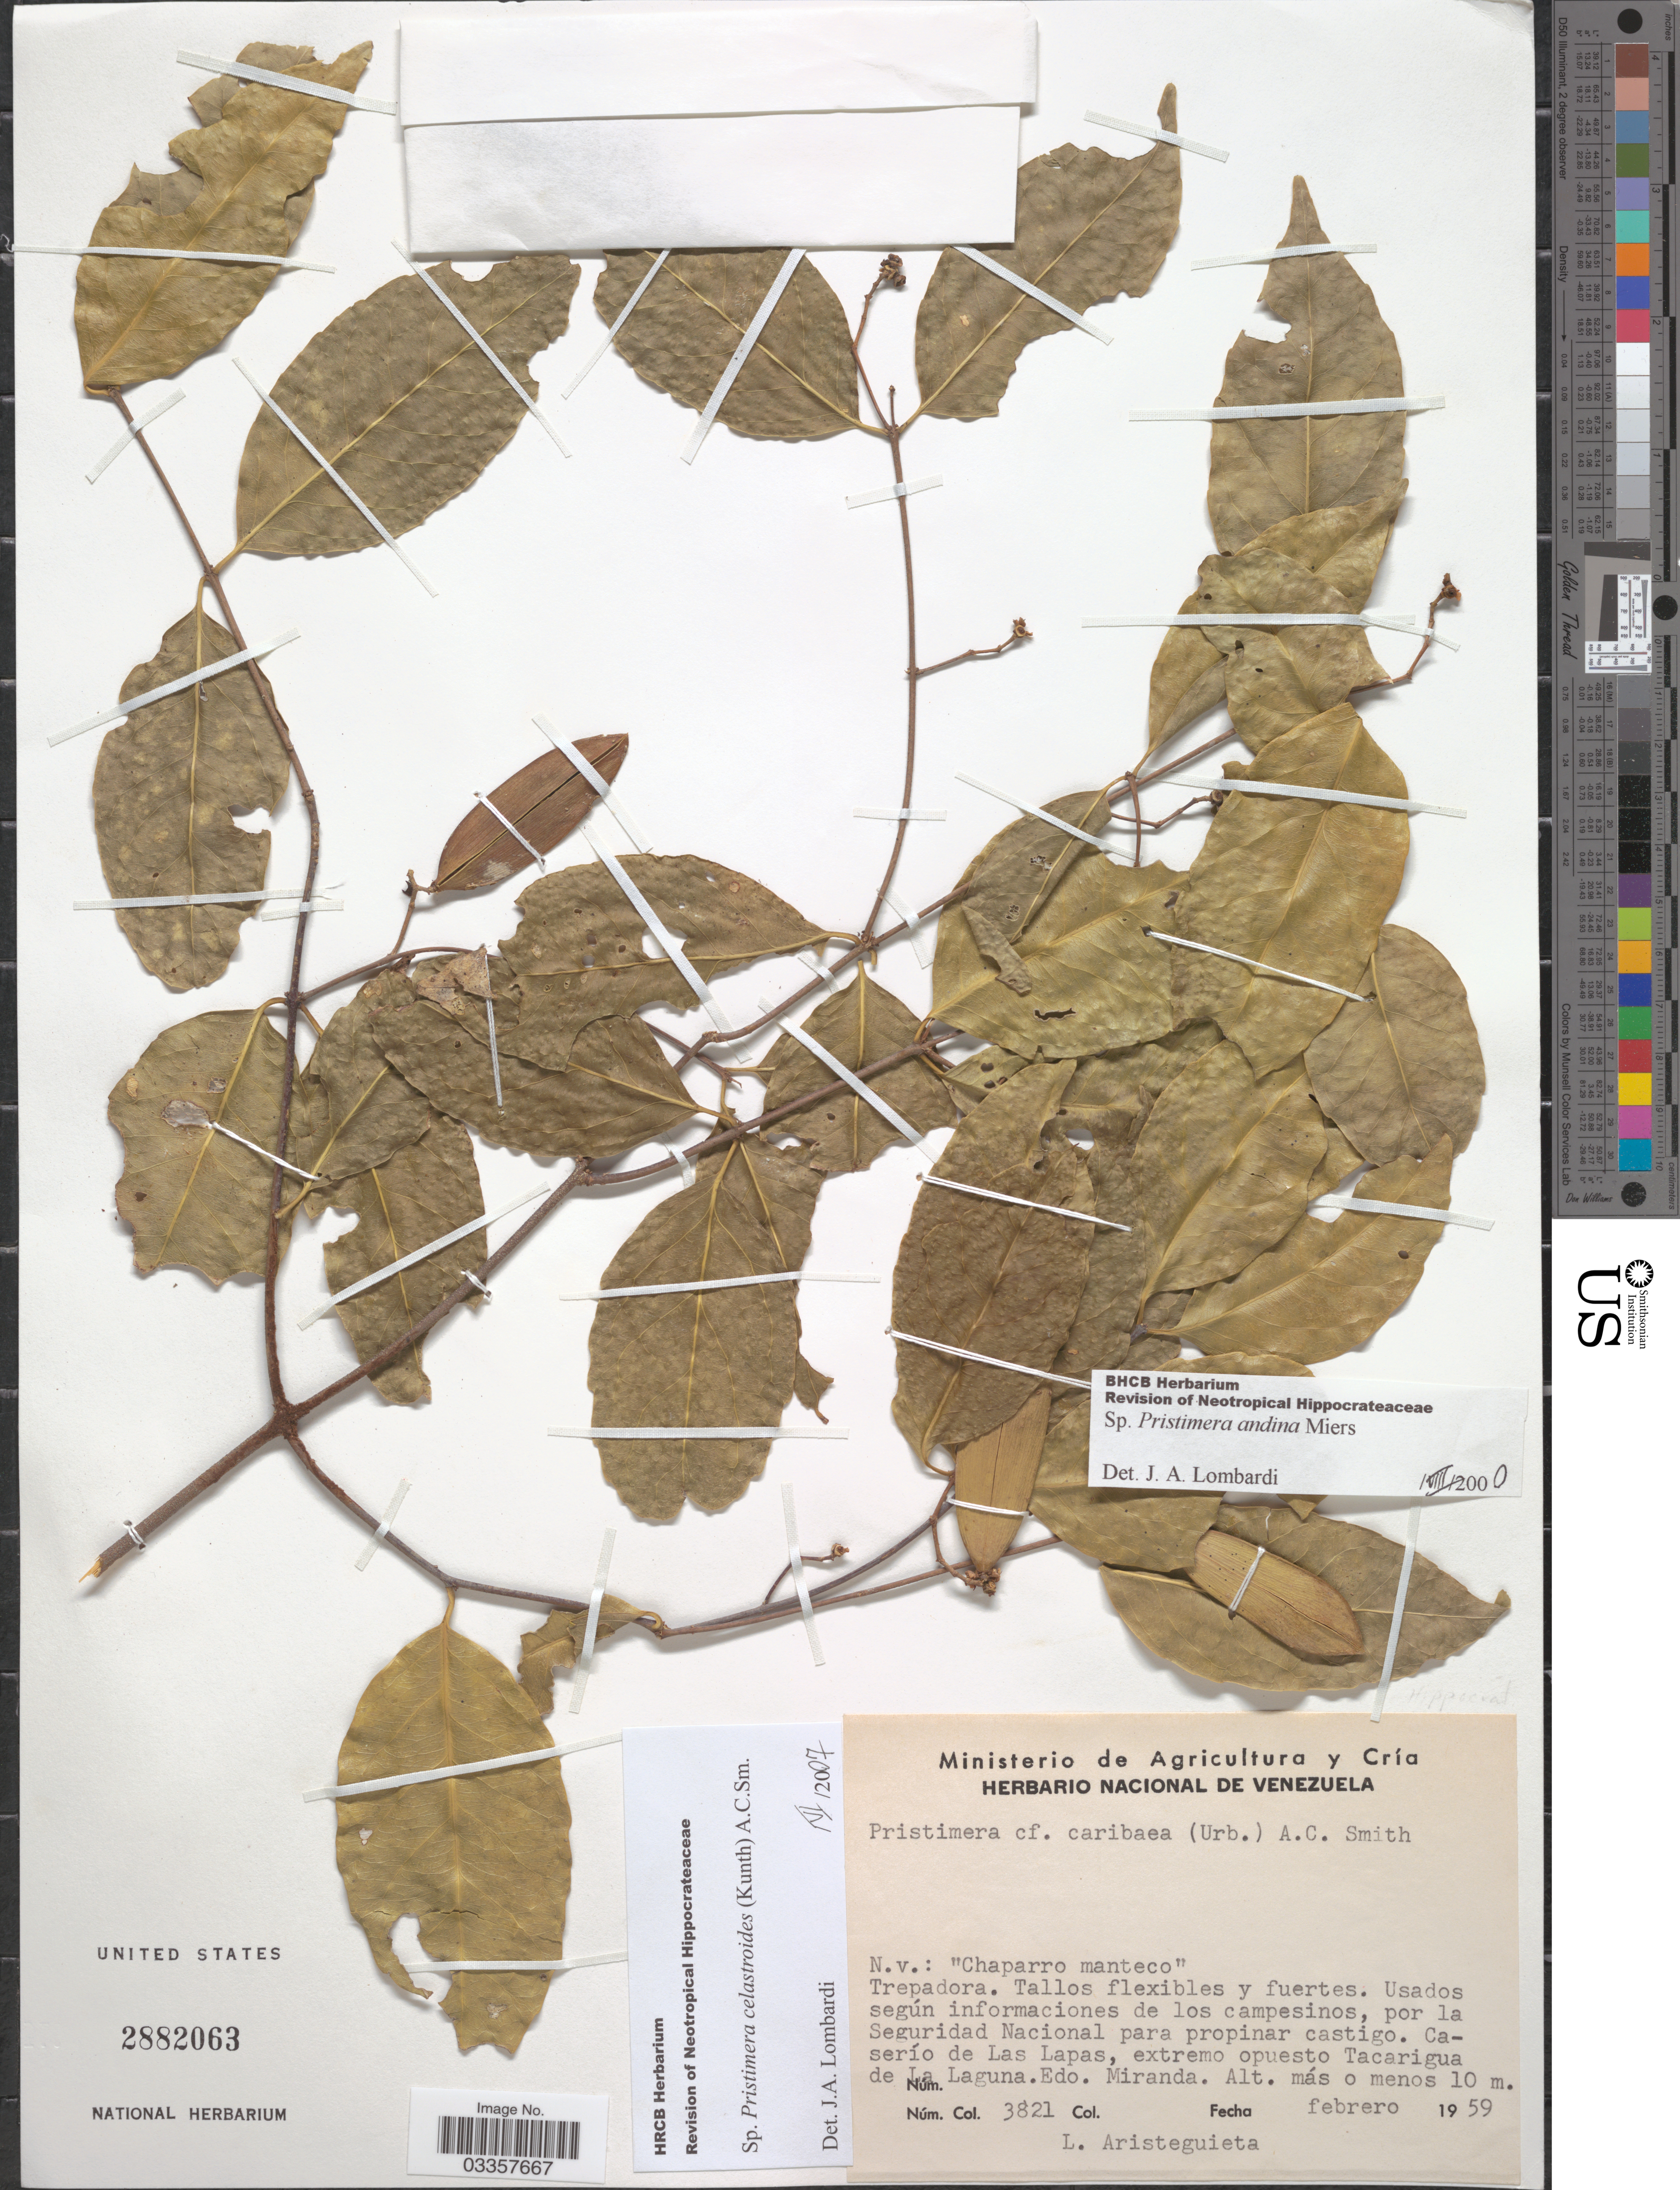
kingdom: Plantae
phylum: Tracheophyta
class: Magnoliopsida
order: Celastrales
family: Celastraceae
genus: Pristimera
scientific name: Pristimera celastroides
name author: (Kunth) A.C. Sm.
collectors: L. Aristeguieta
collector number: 3821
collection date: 1959-02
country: Venezuela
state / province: Miranda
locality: Caserío de Las Lapas, extremo opuesto Tacarigua de La Laguna.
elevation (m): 10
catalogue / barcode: US 2882063